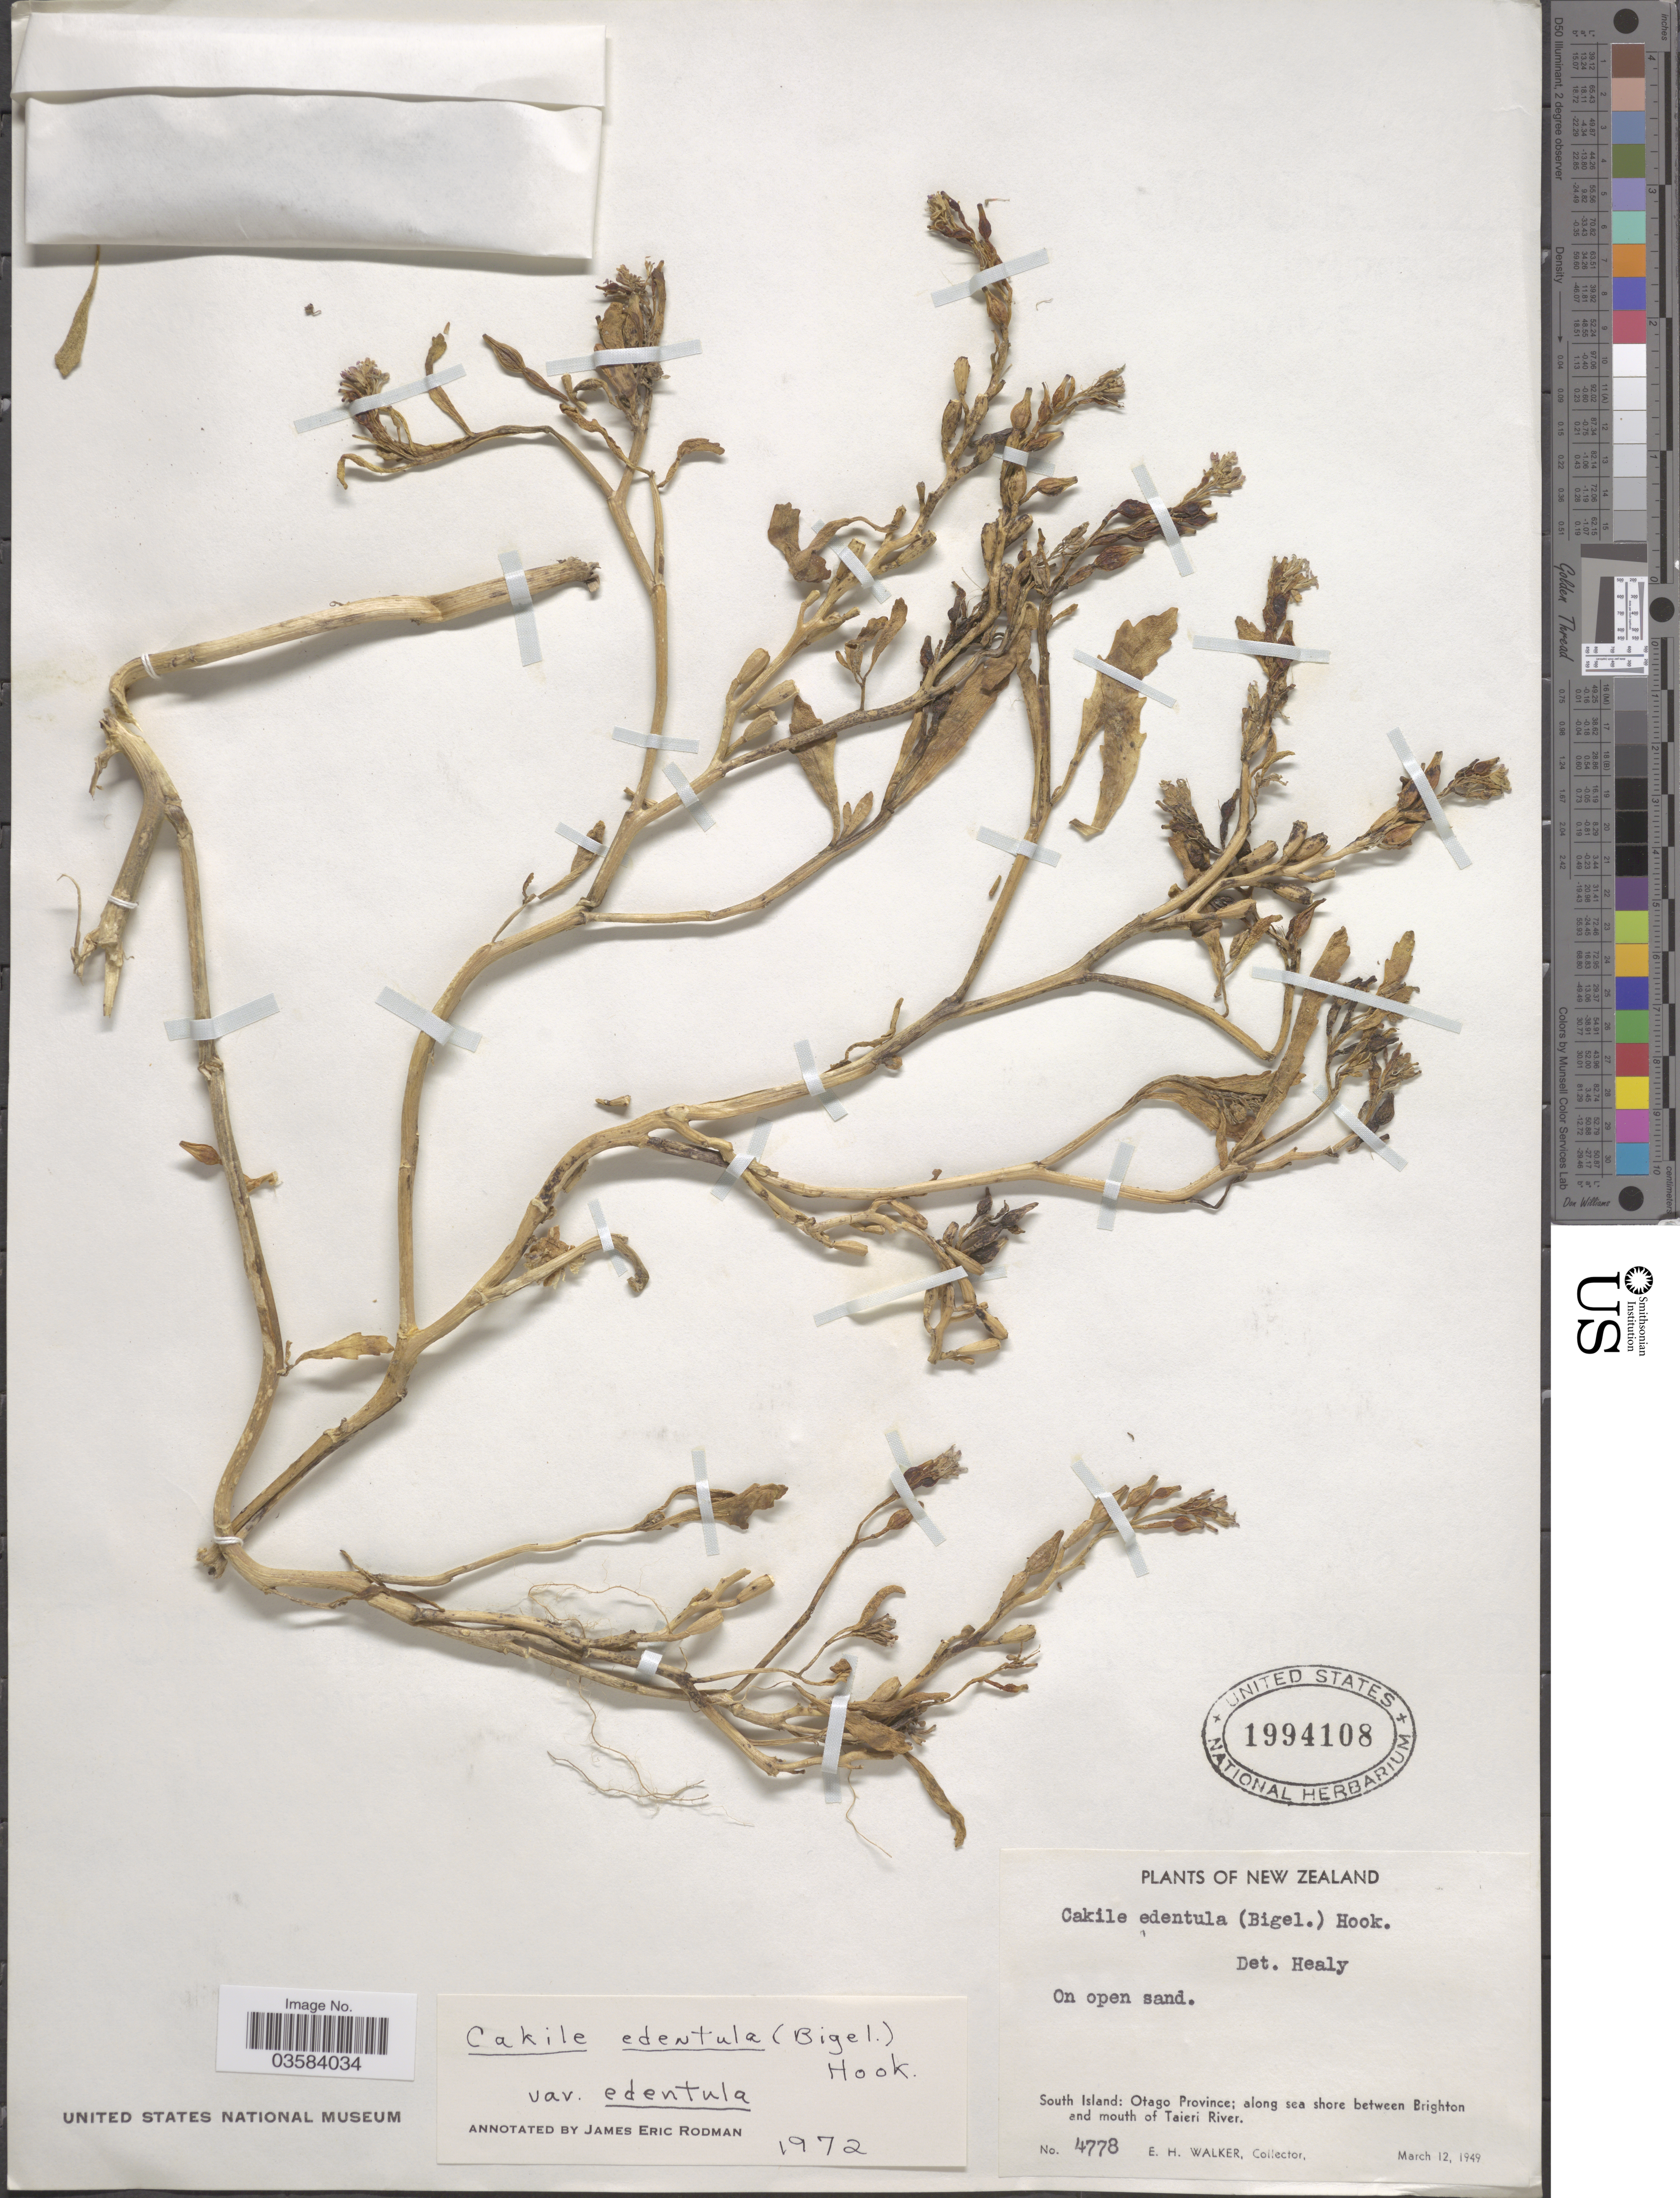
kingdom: Plantae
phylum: Tracheophyta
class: Magnoliopsida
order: Brassicales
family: Brassicaceae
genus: Cakile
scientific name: Cakile edentula var. edentula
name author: (Bigelow) Hook.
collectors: E. H. Walker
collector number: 4778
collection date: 1949-03-12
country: New Zealand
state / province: Otago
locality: South Island: along sea shore between Brighton and mouth of Taieri River.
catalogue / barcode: US 1994108